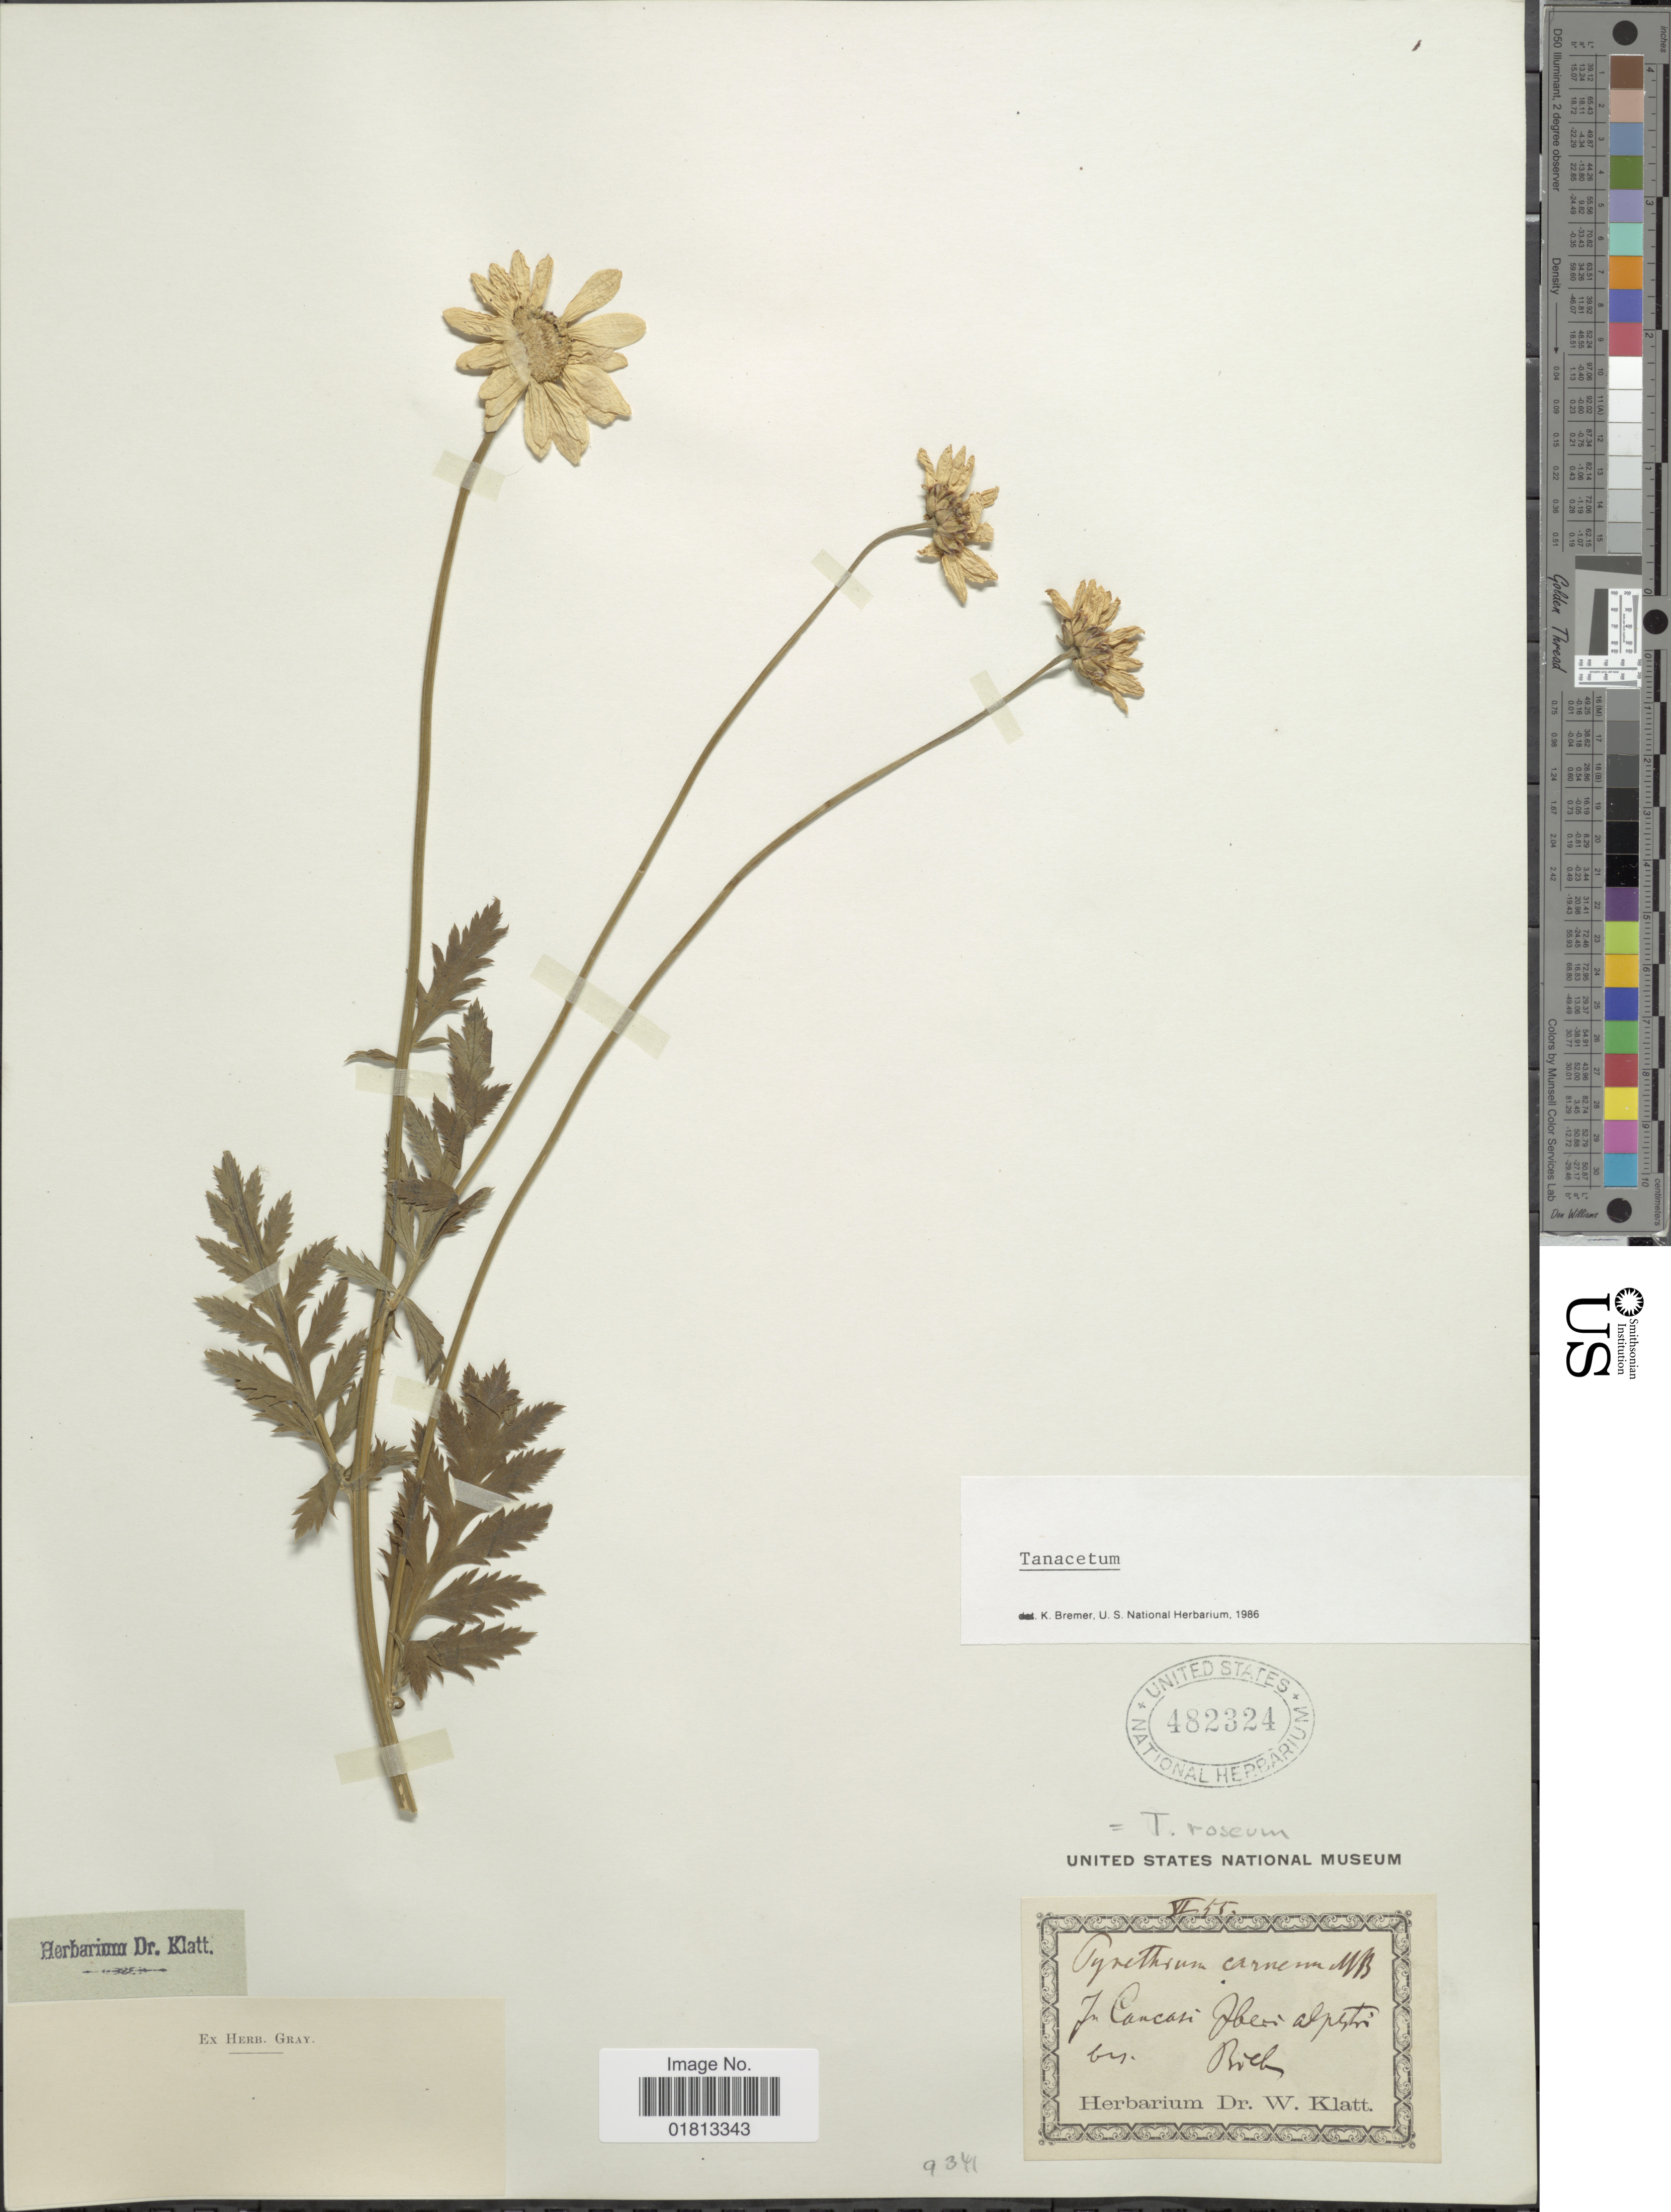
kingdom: Plantae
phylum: Tracheophyta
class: Magnoliopsida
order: Asterales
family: Asteraceae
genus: Tanacetum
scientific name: Tanacetum roseum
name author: Sch. Bip.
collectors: ex herb. Dr. Klatt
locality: In Cancasi Iberi alprest. [interpreted]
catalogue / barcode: US 482324